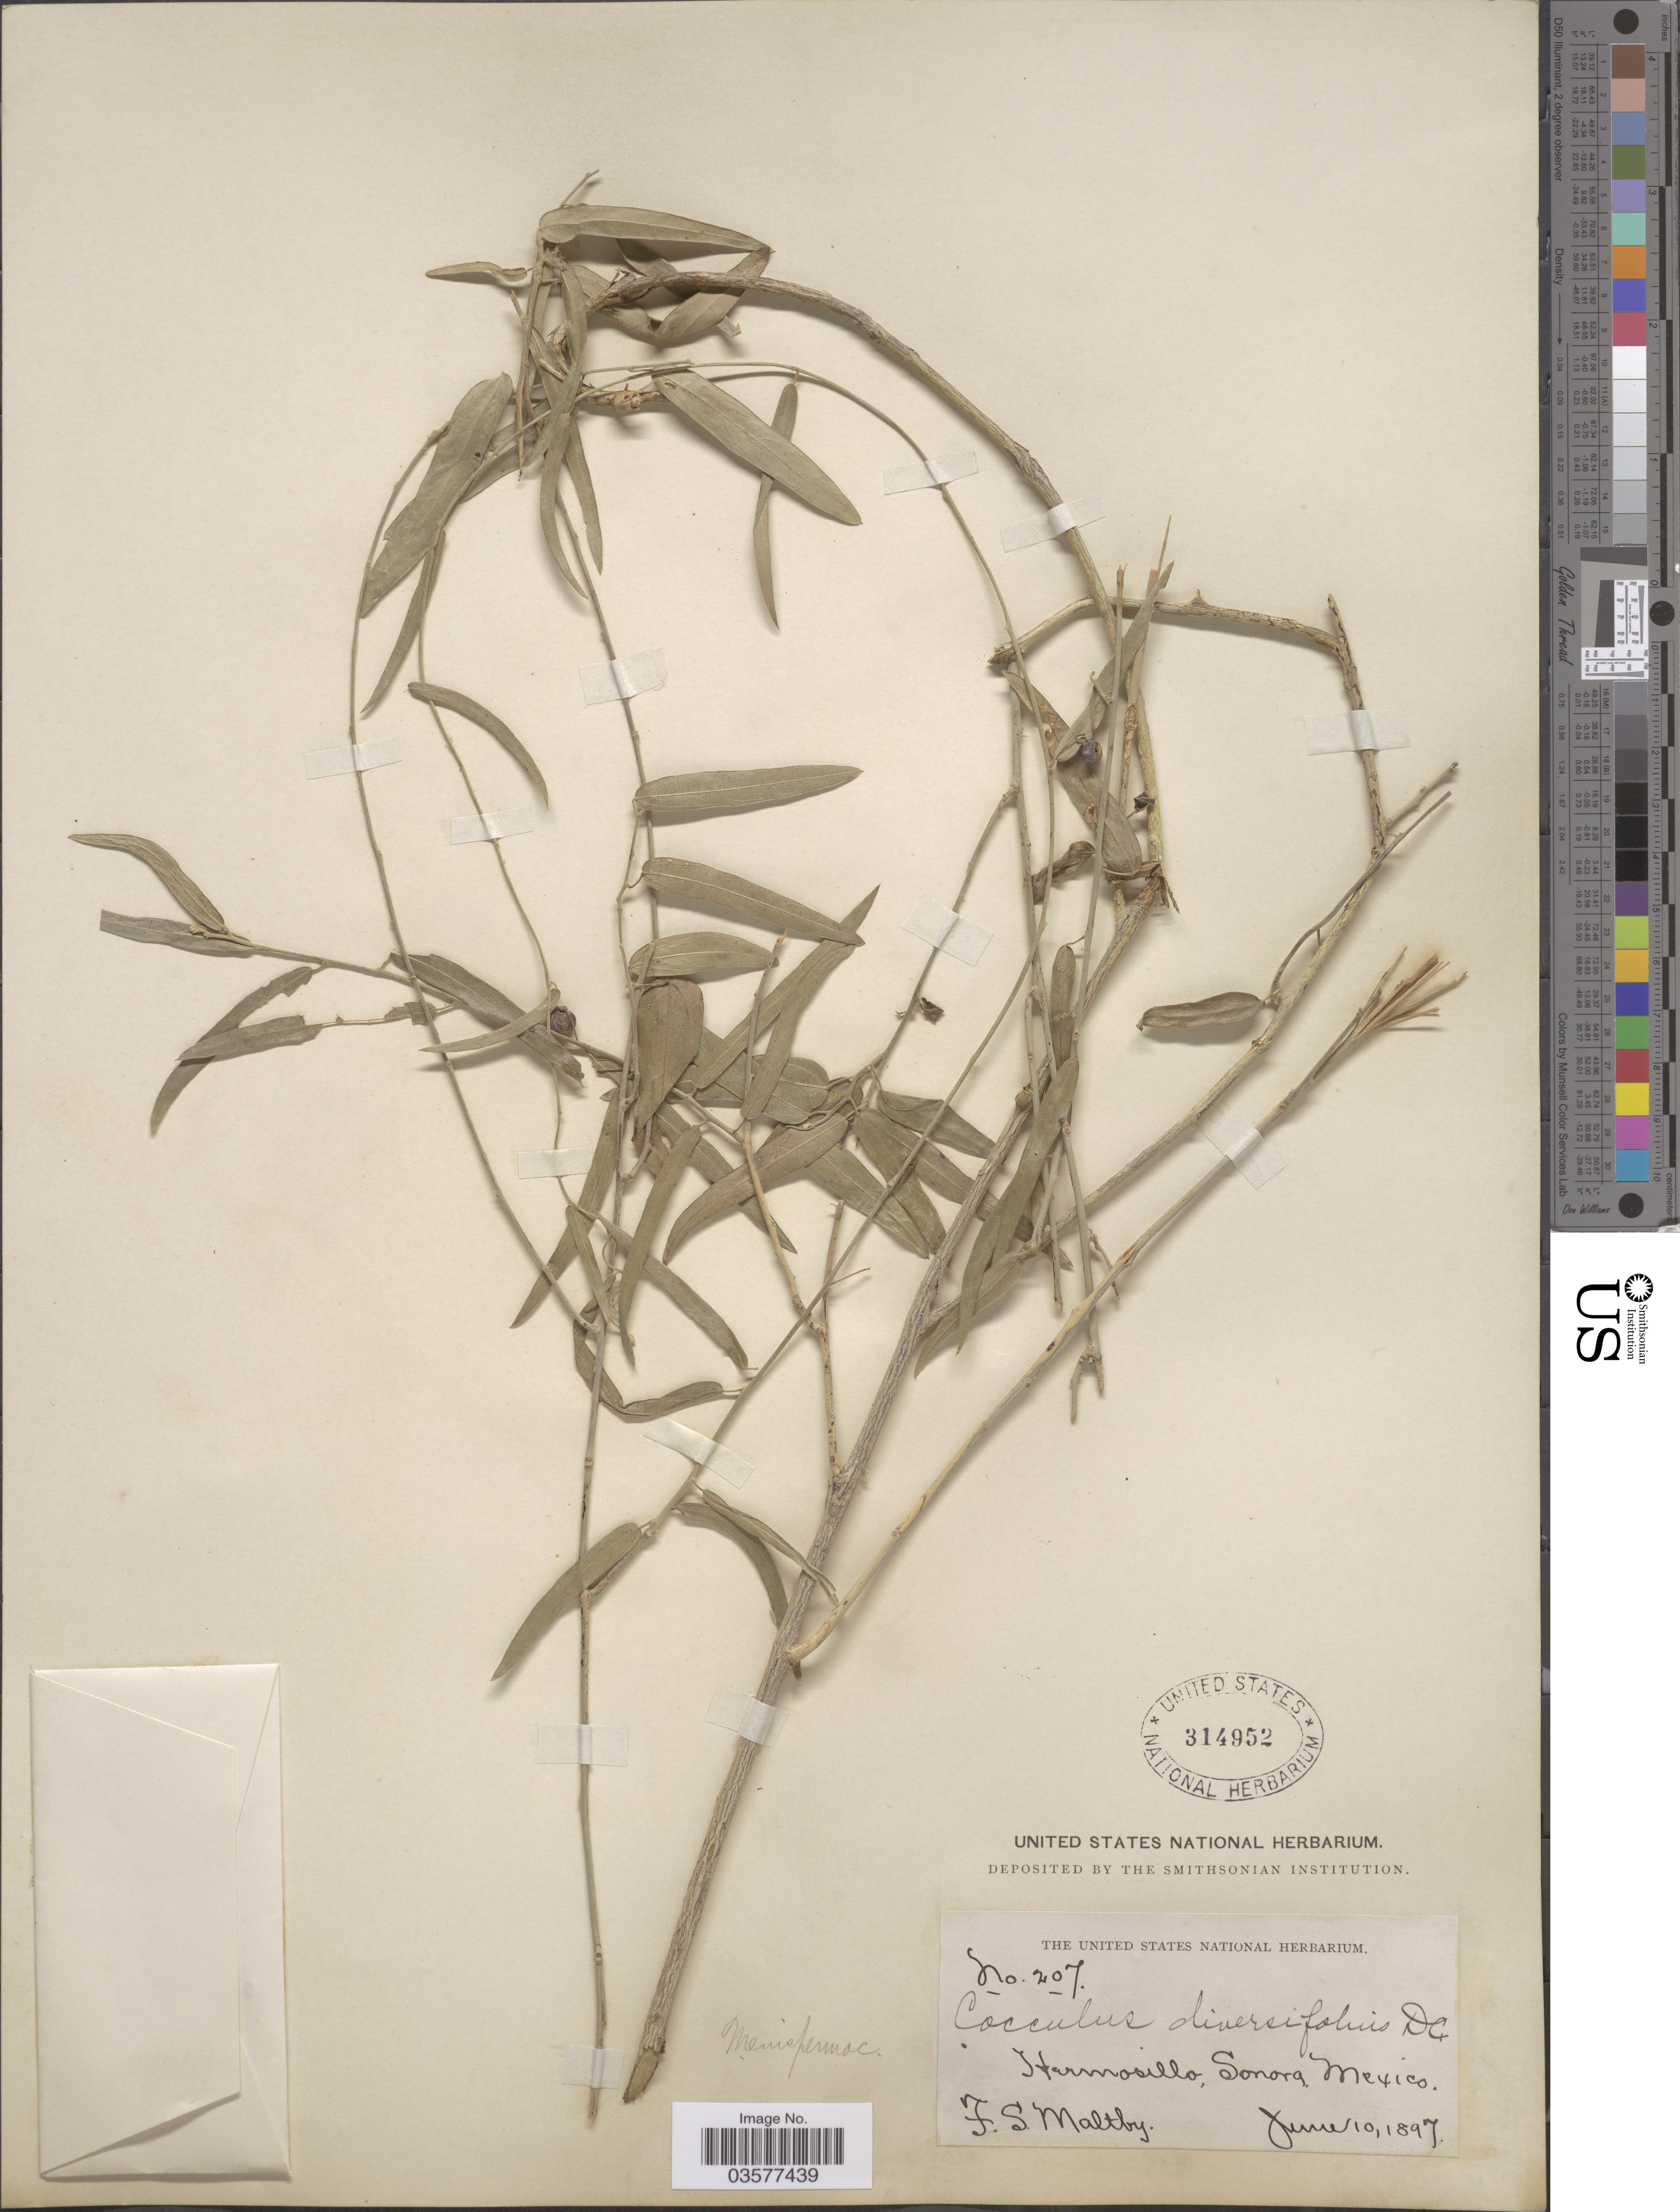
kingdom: Plantae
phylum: Tracheophyta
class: Magnoliopsida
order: Ranunculales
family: Menispermaceae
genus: Cocculus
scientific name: Cocculus diversifolius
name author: DC.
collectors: F. S. Maltby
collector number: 207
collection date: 1897-06-10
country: Mexico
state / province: Sonora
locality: Hermosillo.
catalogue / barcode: US 314952